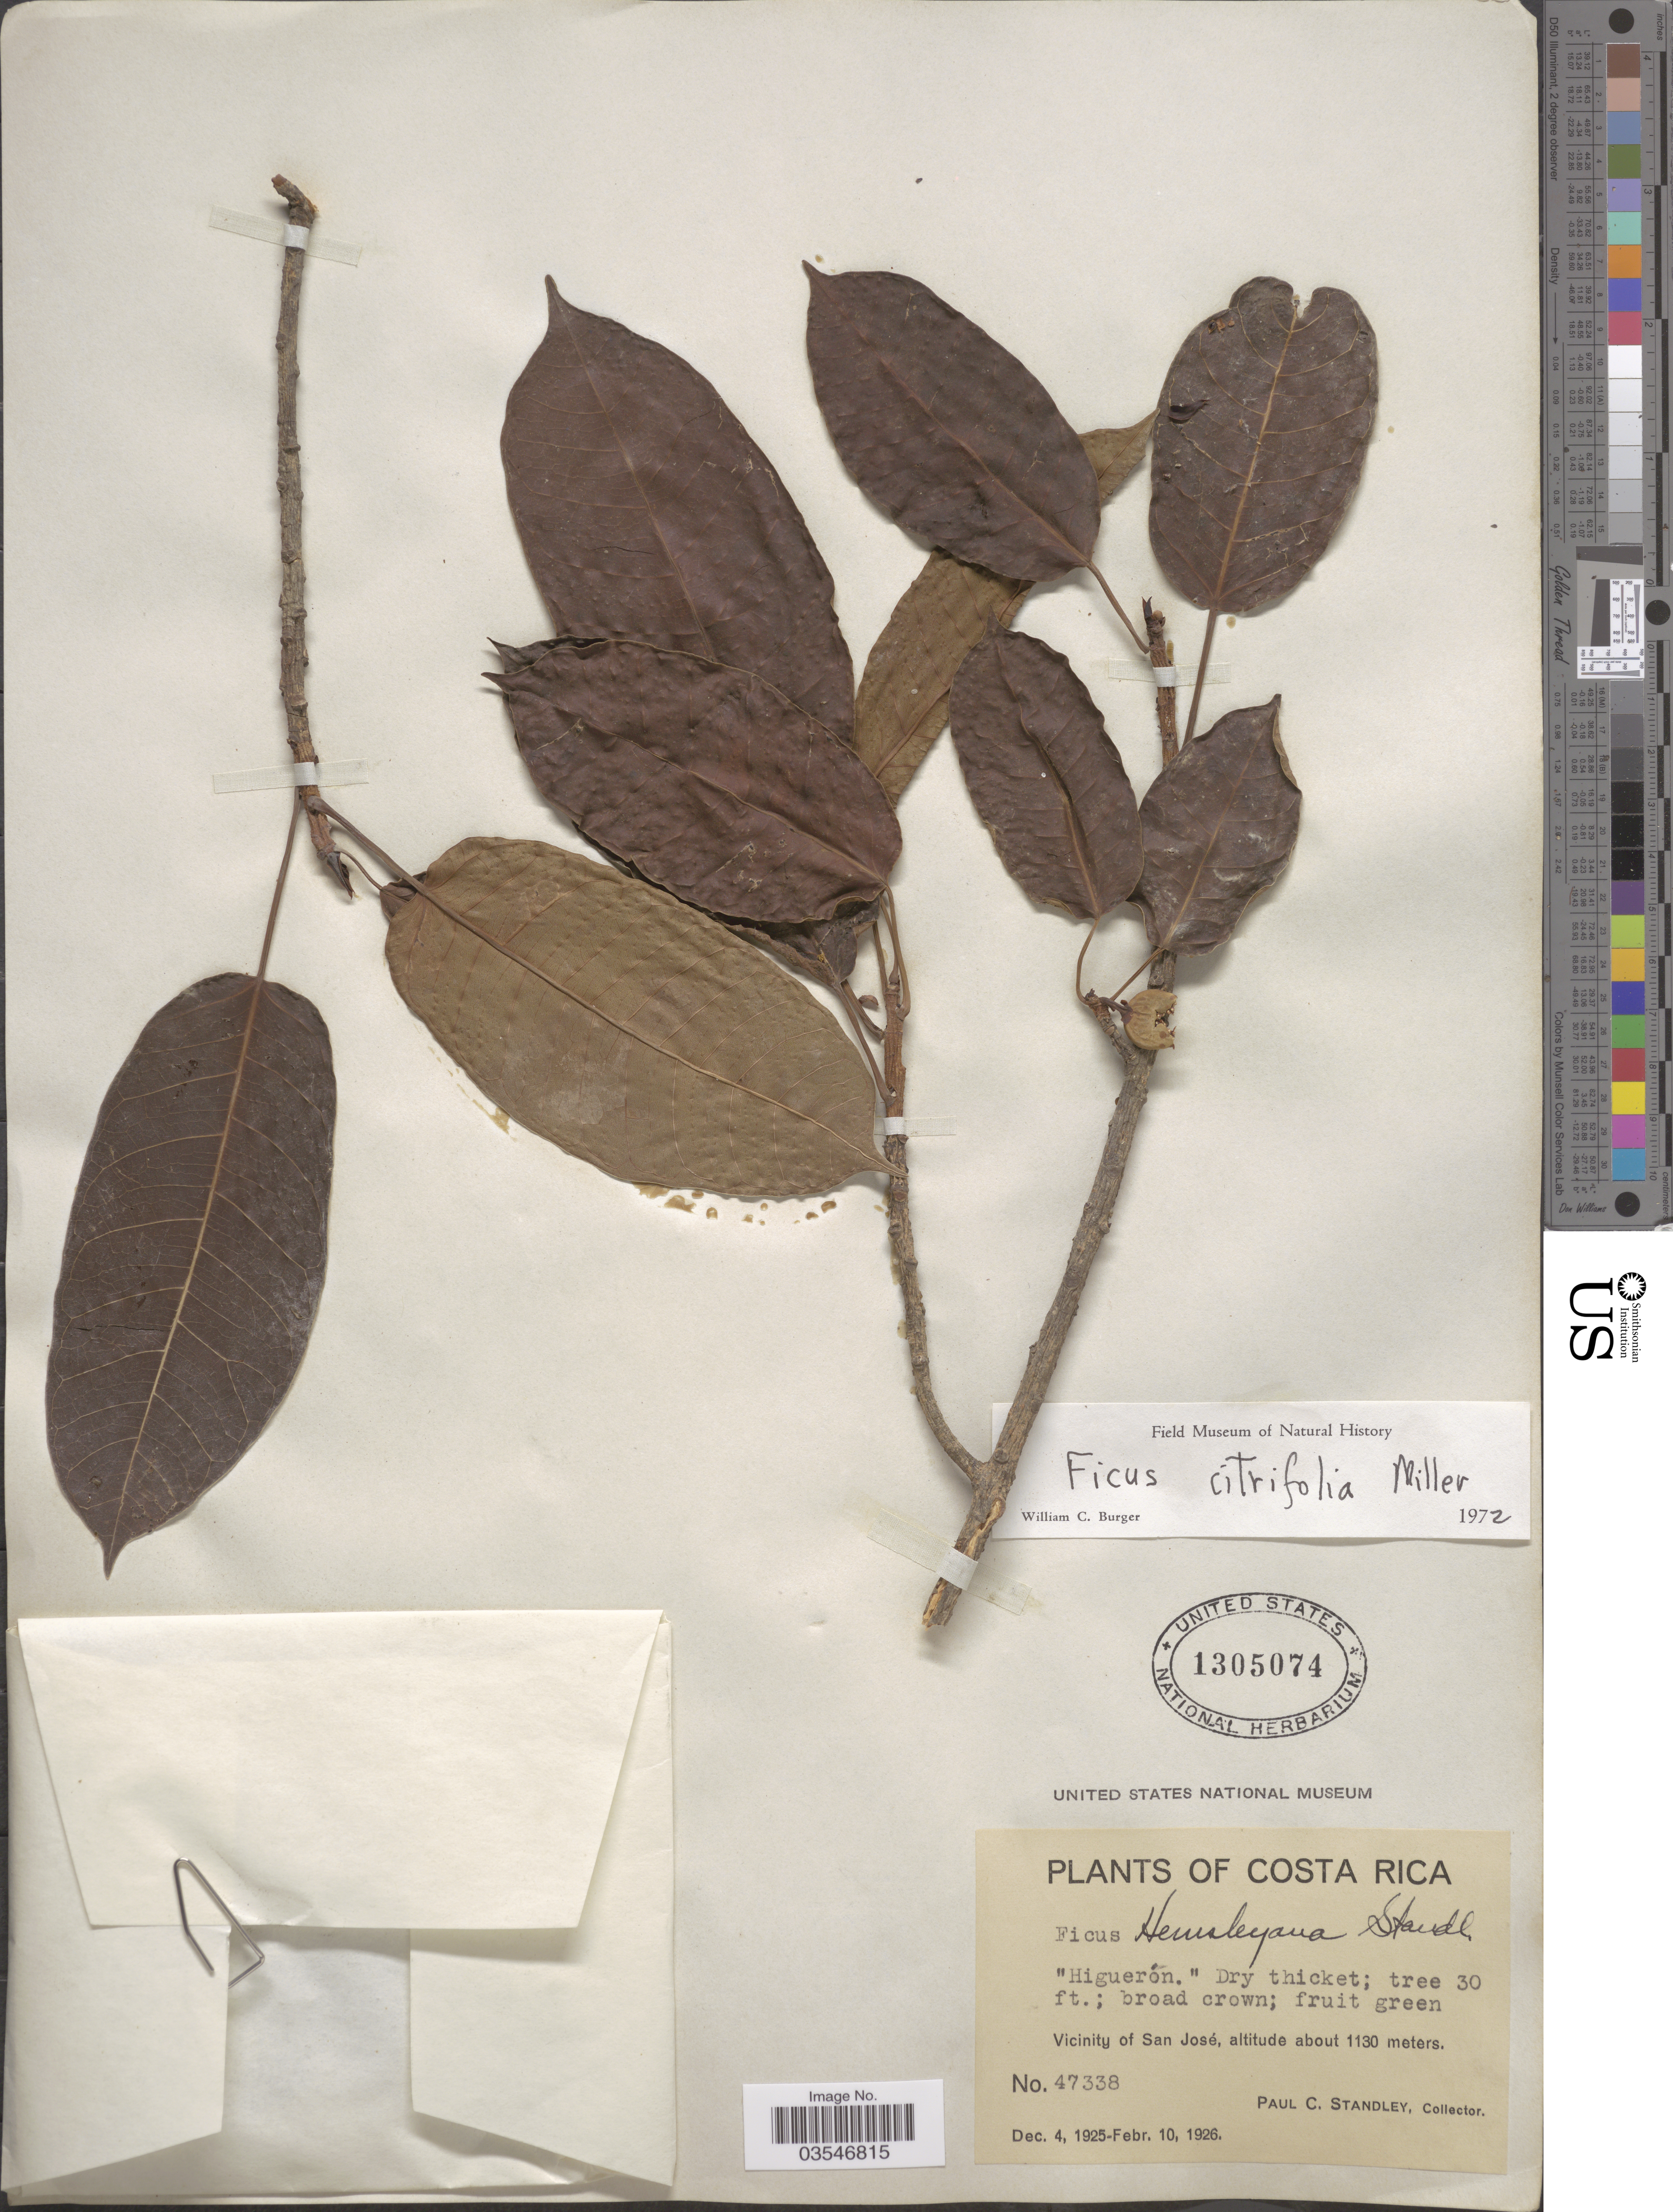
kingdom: Plantae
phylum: Tracheophyta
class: Magnoliopsida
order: Rosales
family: Moraceae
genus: Ficus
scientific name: Ficus hemsleyana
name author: King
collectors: P. C. Standley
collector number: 47338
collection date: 1925-12-04/1926-02-10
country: Costa Rica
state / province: San José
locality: Vicinity of San José.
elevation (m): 1130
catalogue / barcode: US 1305074